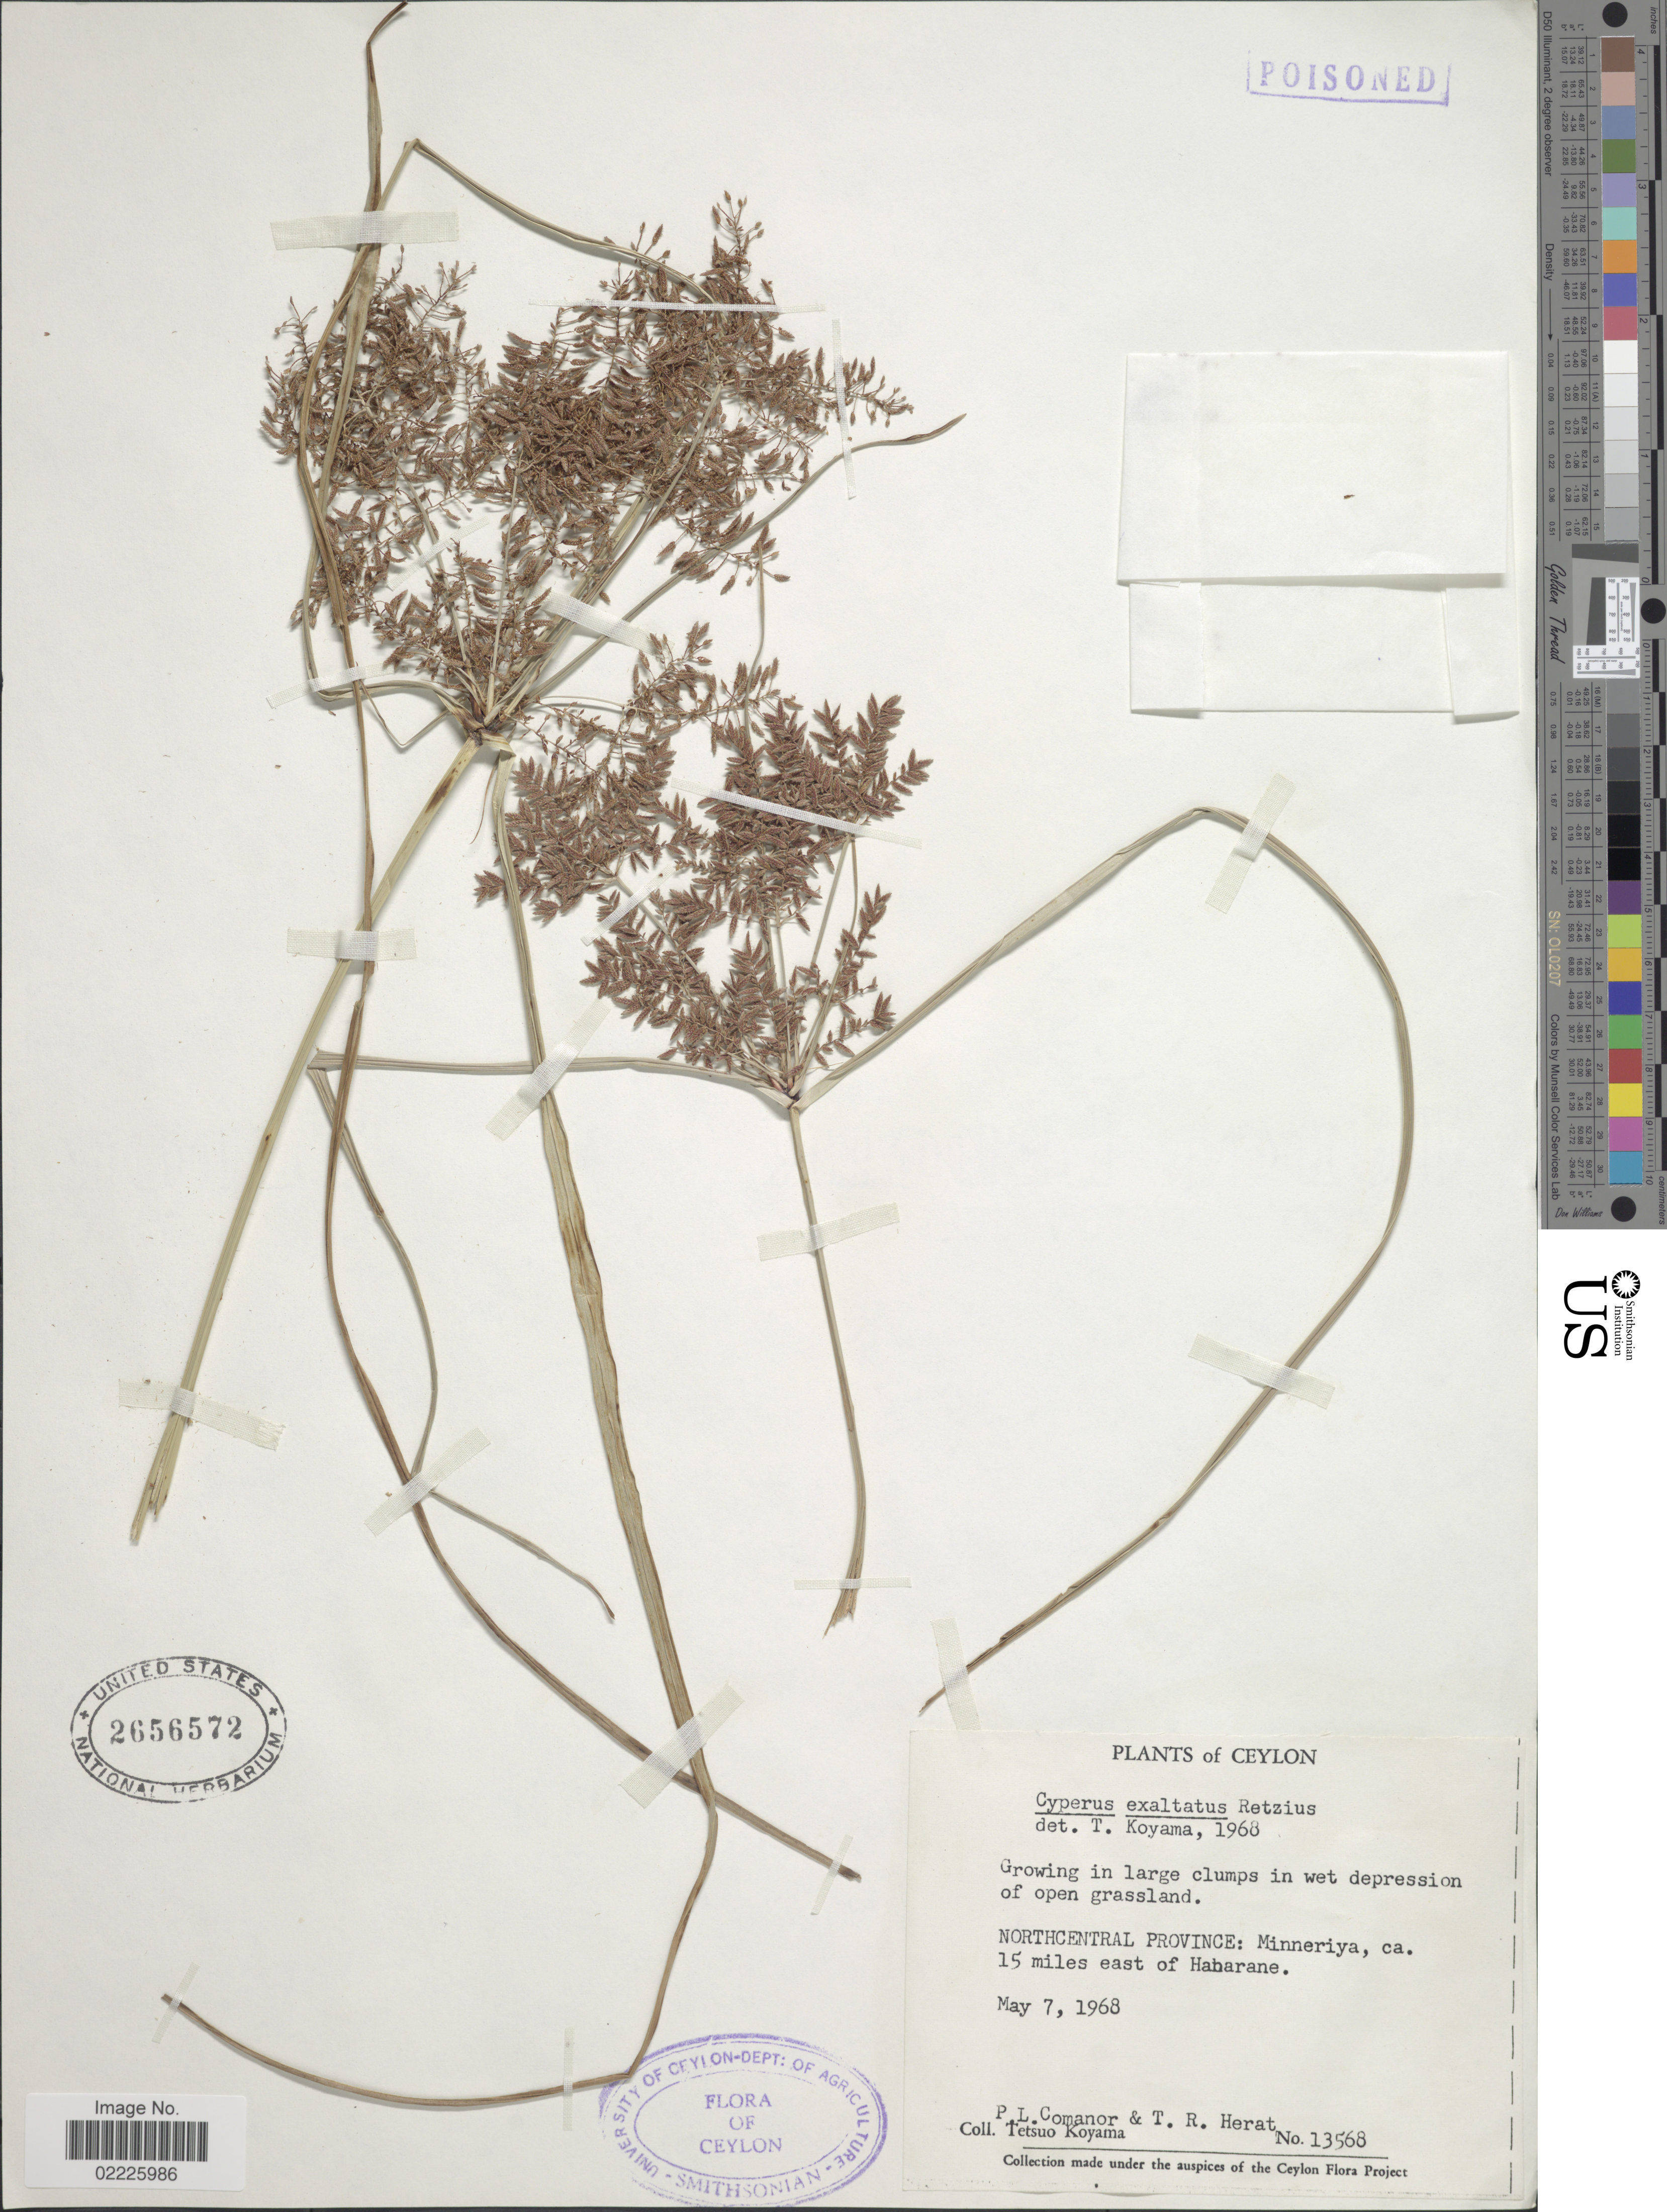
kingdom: Plantae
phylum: Tracheophyta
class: Liliopsida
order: Poales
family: Cyperaceae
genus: Cyperus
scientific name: Cyperus exaltatus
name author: Retz.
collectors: T. Koyama, P. Comanor & T. R. Herat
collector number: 13568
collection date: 1968-05-07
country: Sri Lanka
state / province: North Central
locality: Minneriya, ca. 15 miles east of Habarane [interpreted] Ceylon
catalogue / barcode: US 2656572